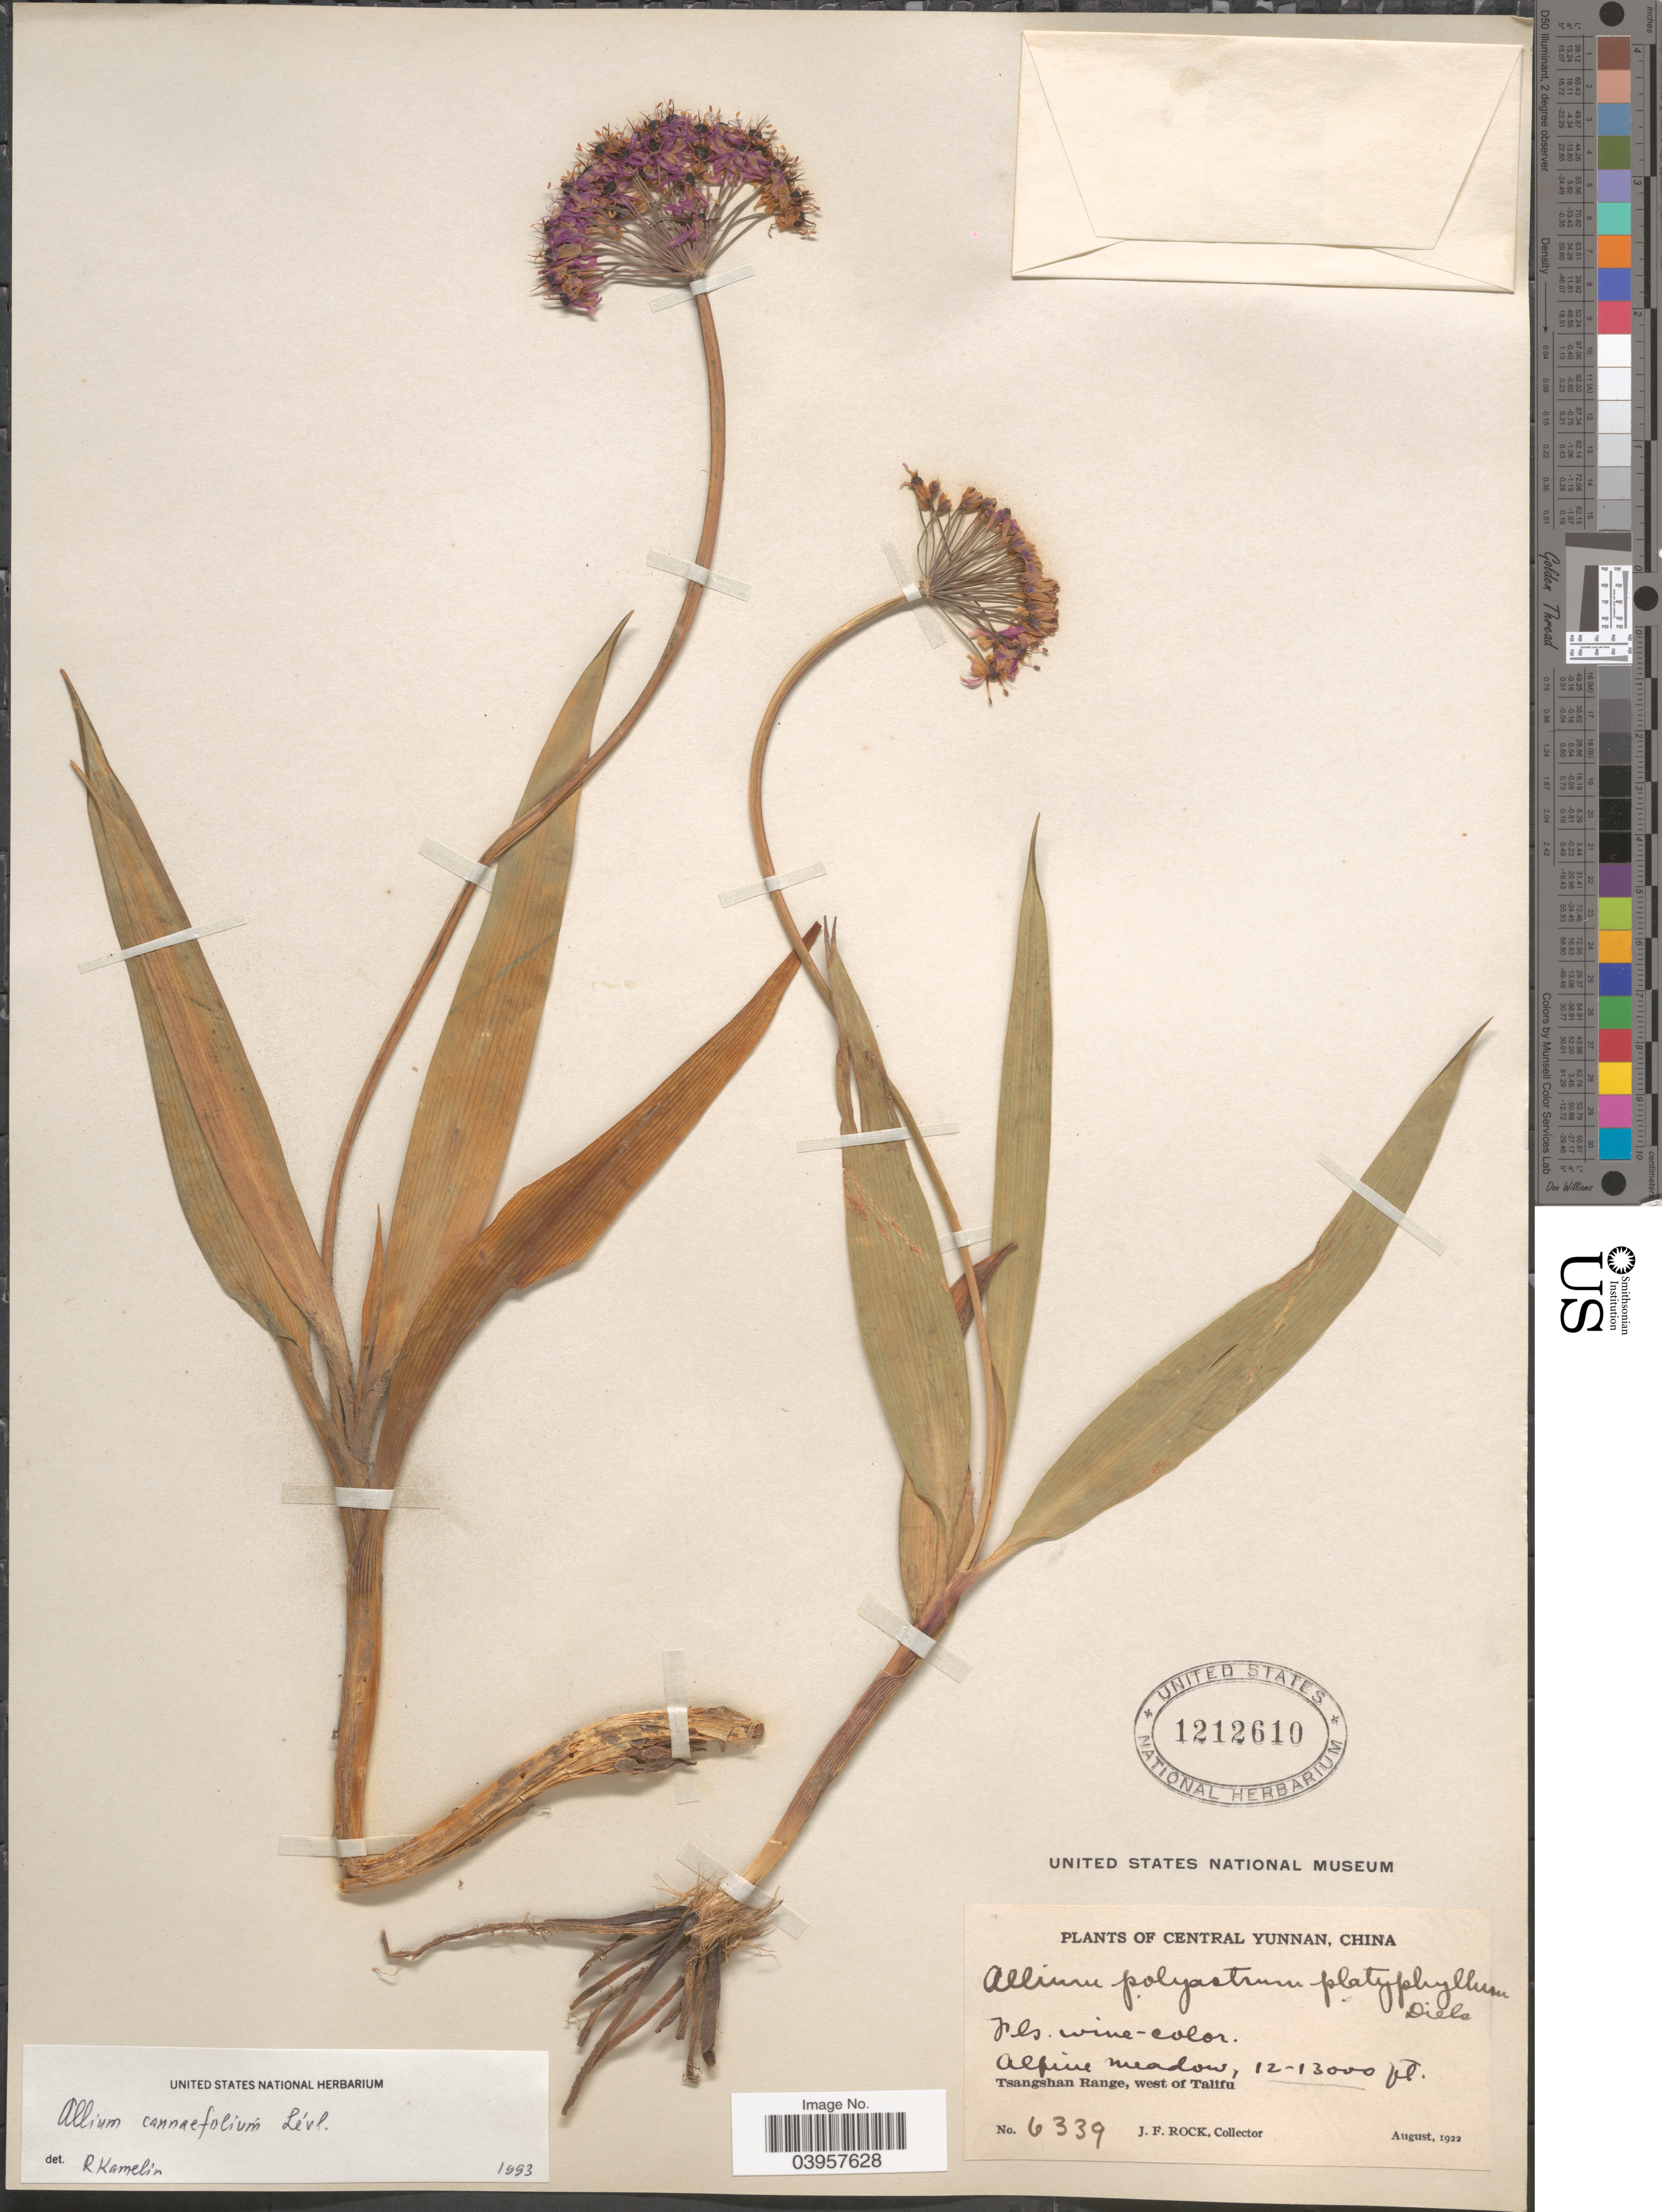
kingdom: Plantae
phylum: Tracheophyta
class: Liliopsida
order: Asparagales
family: Amaryllidaceae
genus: Allium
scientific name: Allium cannifolium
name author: H. Lév.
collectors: J. Rock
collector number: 6339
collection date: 1922-08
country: China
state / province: Yunnan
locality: Central Yunnan. Tsangshan Range, west of Talifu.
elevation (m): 3658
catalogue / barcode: US 1212610